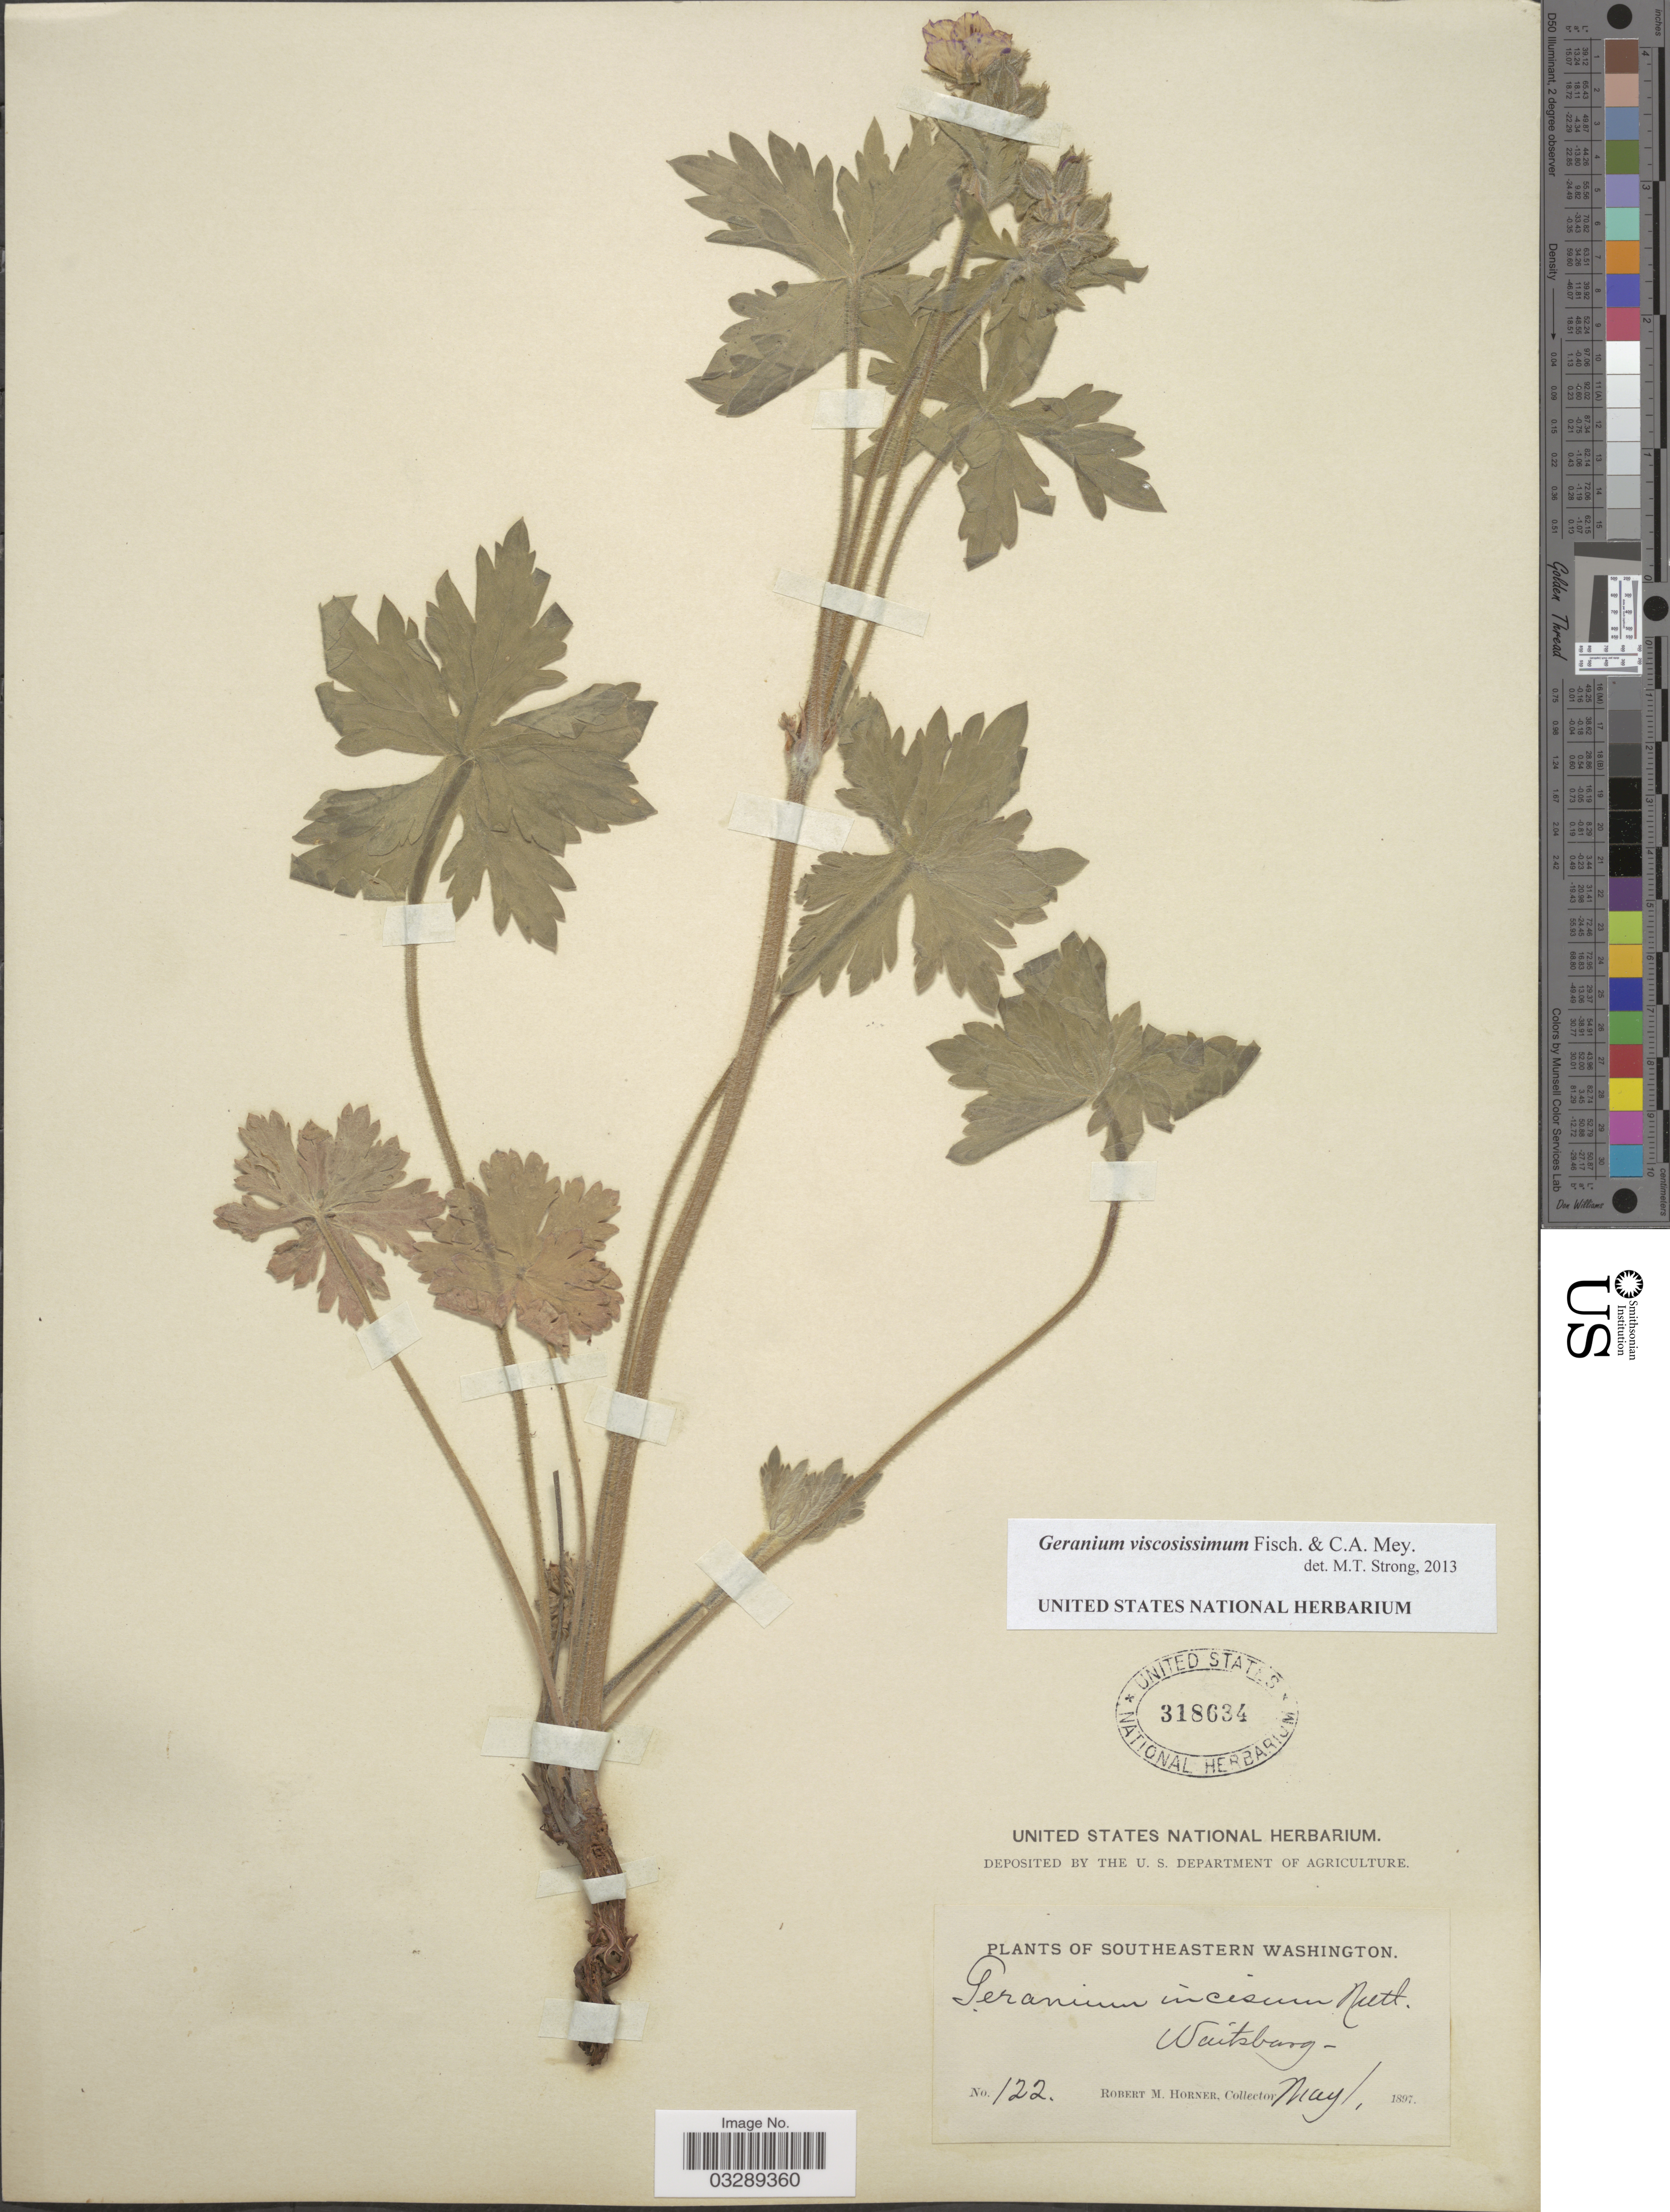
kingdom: Plantae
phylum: Tracheophyta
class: Magnoliopsida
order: Geraniales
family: Geraniaceae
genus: Geranium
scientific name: Geranium viscosissimum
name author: Fisch. & C.A. Mey.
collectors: R. Horner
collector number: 122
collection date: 1897-05-01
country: United States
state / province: Washington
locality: Southeastern Washington, Waitsburg.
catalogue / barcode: US 318634